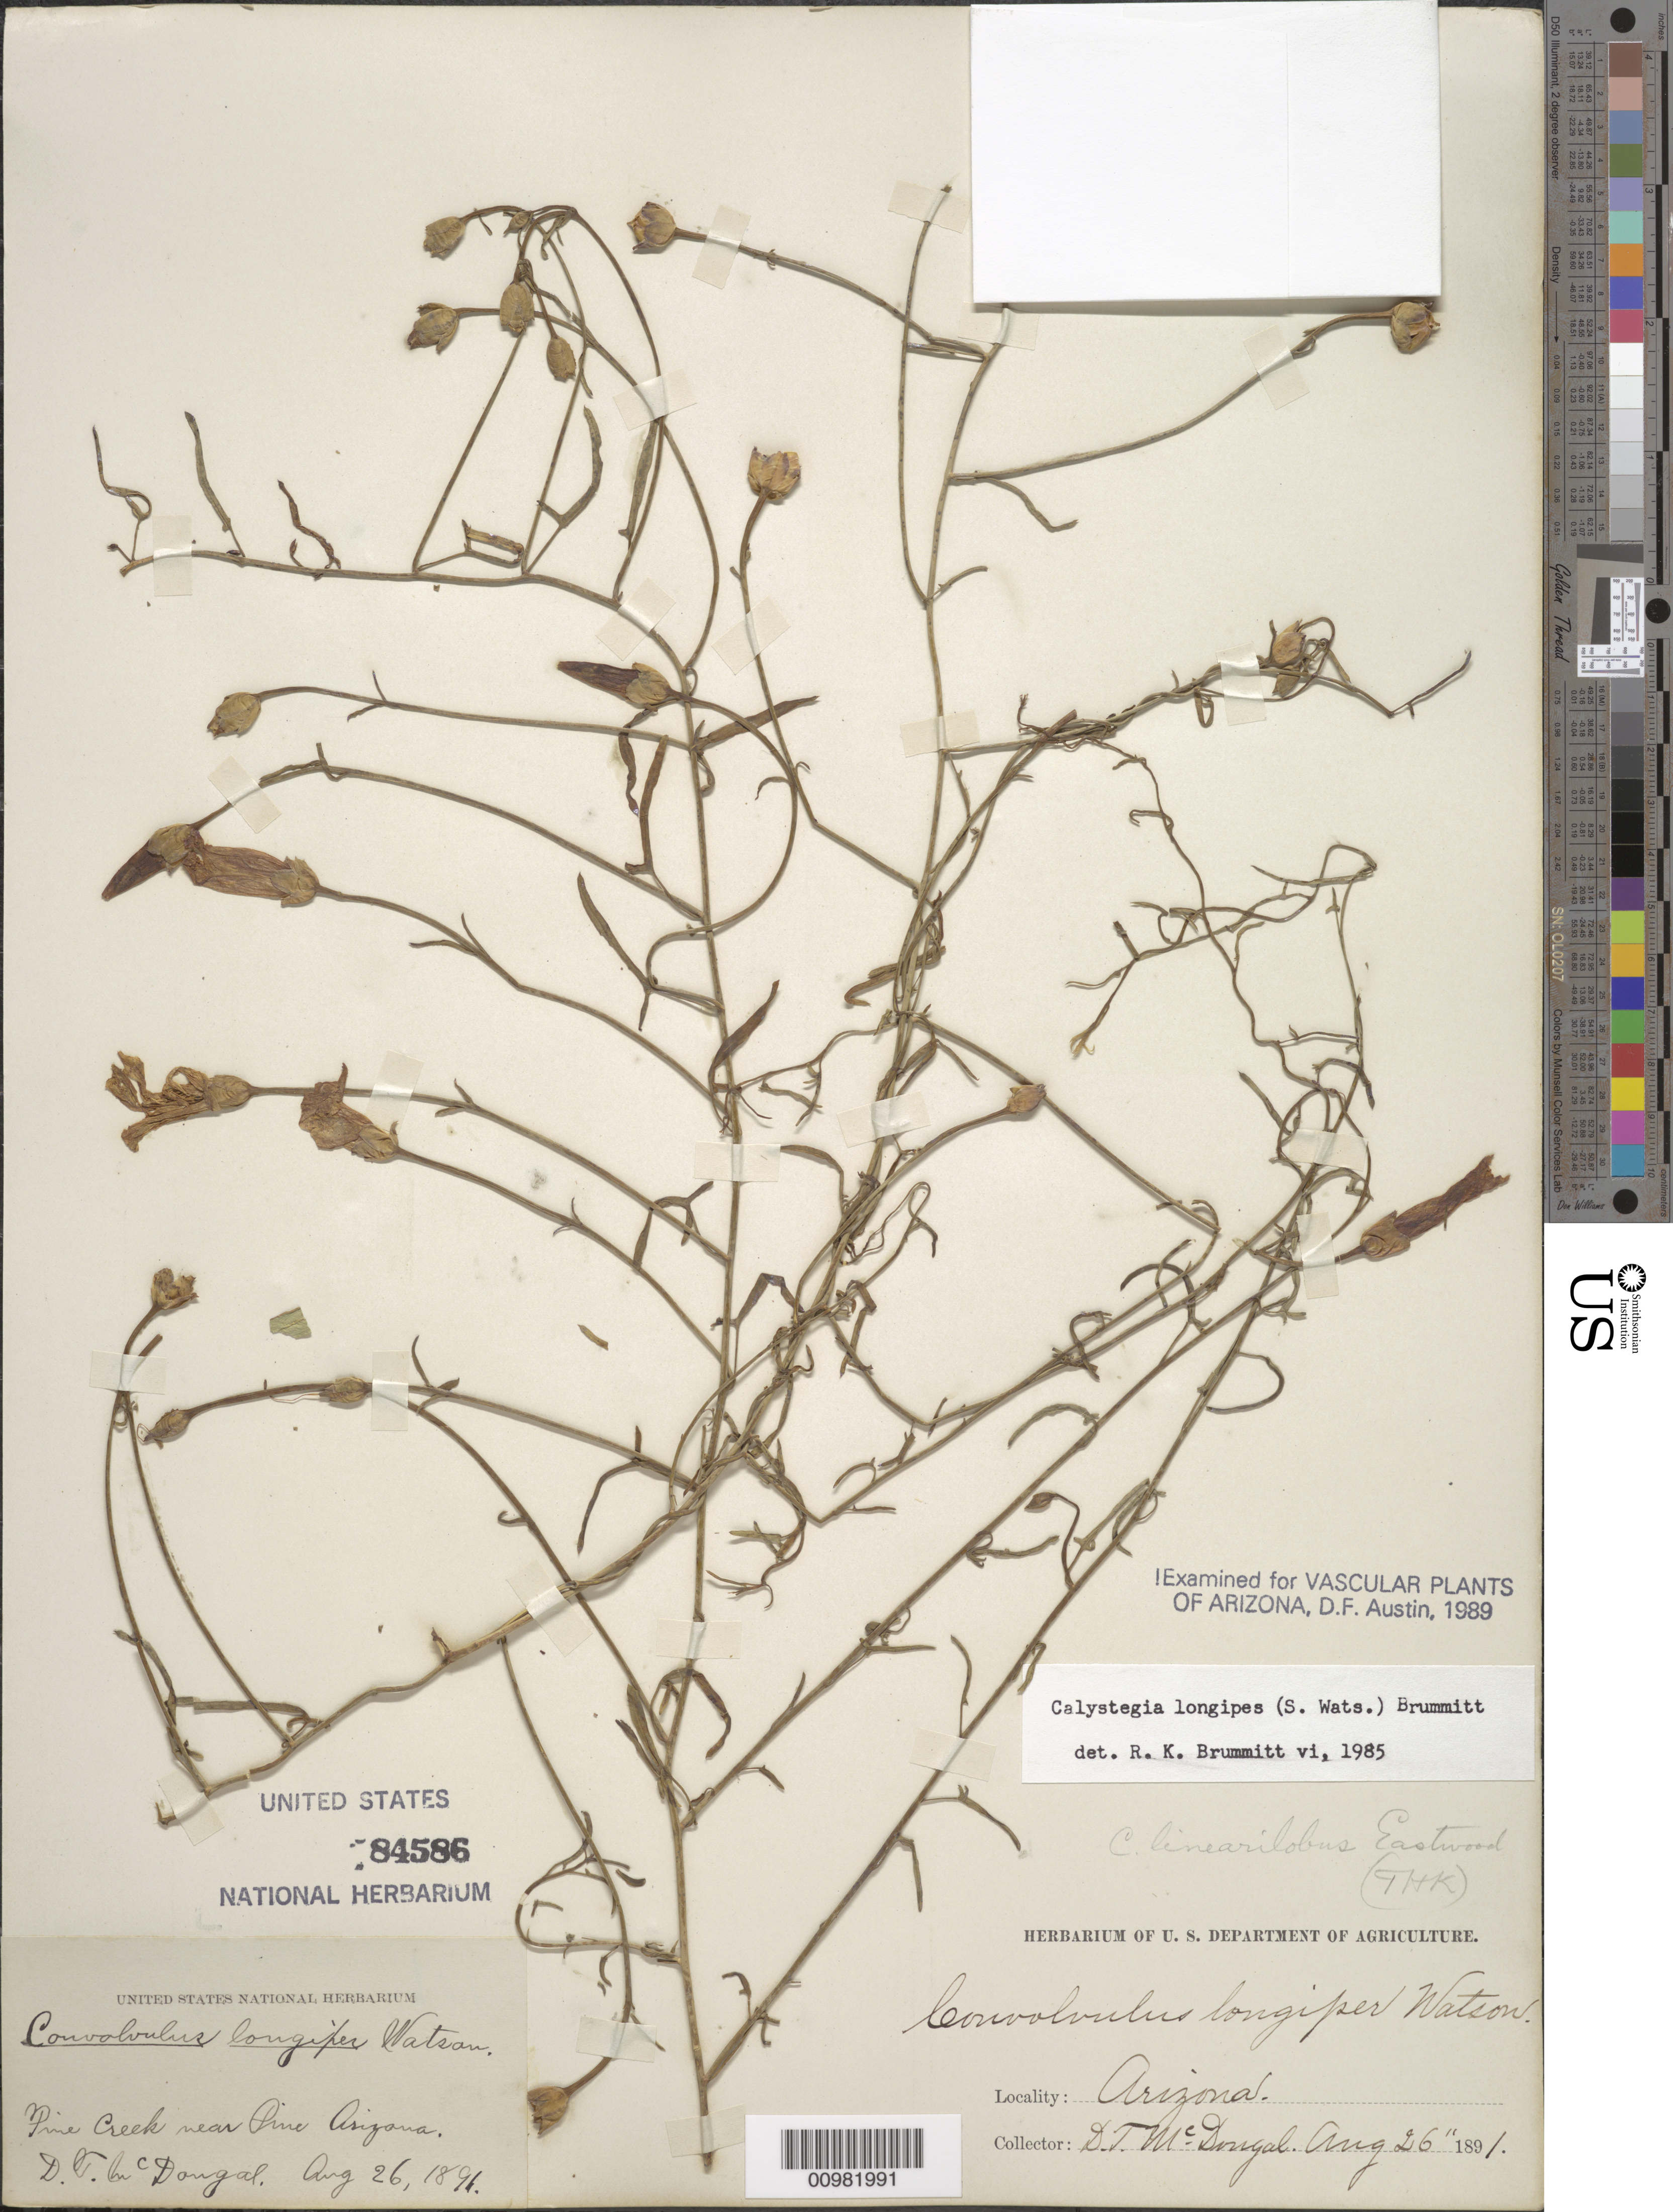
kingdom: Plantae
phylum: Tracheophyta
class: Magnoliopsida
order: Solanales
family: Convolvulaceae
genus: Calystegia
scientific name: Calystegia longipes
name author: (S. Watson) Brummitt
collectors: D. T. MacDougal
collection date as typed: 26 Aug 1891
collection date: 1891-08-26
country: United States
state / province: Arizona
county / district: Gila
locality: Pine Creek near Pine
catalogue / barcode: US 84586